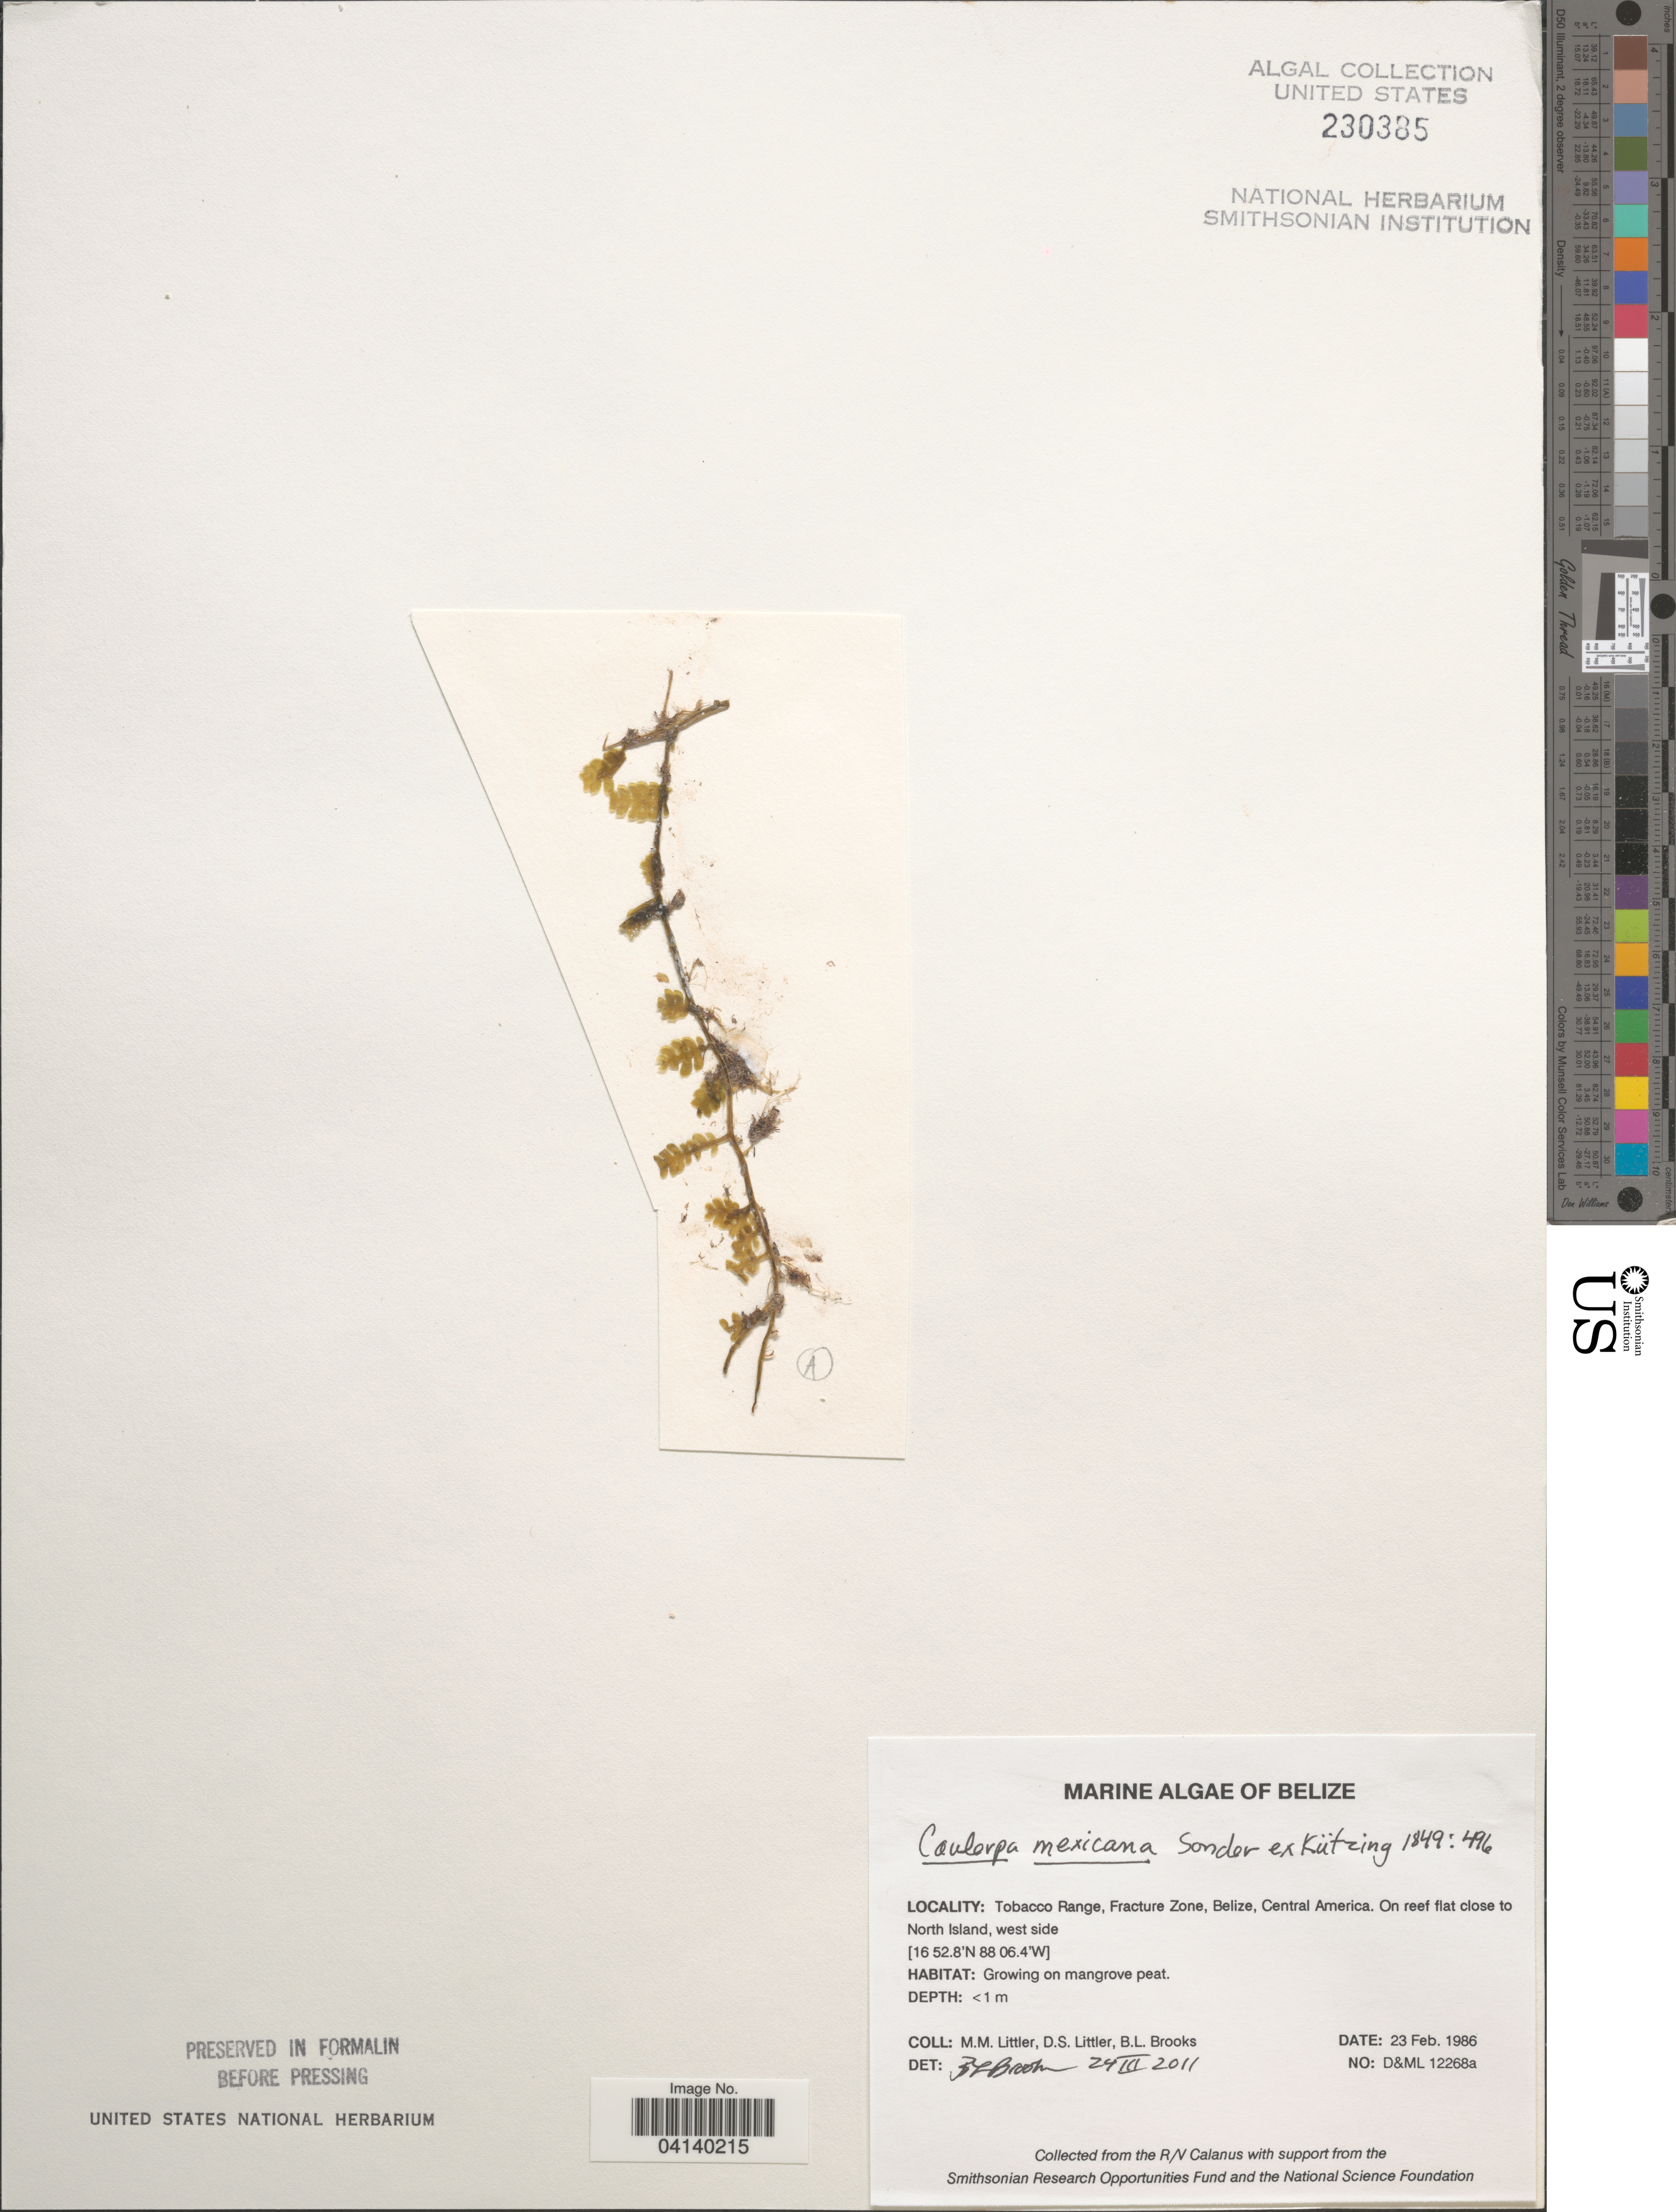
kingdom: Plantae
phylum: Chlorophyta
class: Ulvophyceae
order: Bryopsidales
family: Caulerpaceae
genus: Caulerpa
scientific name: Caulerpa mexicana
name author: Sond. ex Kütz.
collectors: D. S. Littler & B. Brooks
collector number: D&ML12268a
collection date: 1986-02-23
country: Belize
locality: Tobacco Range, Fracture Zone. On reef flat close to North Island, west side.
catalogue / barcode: US 230385